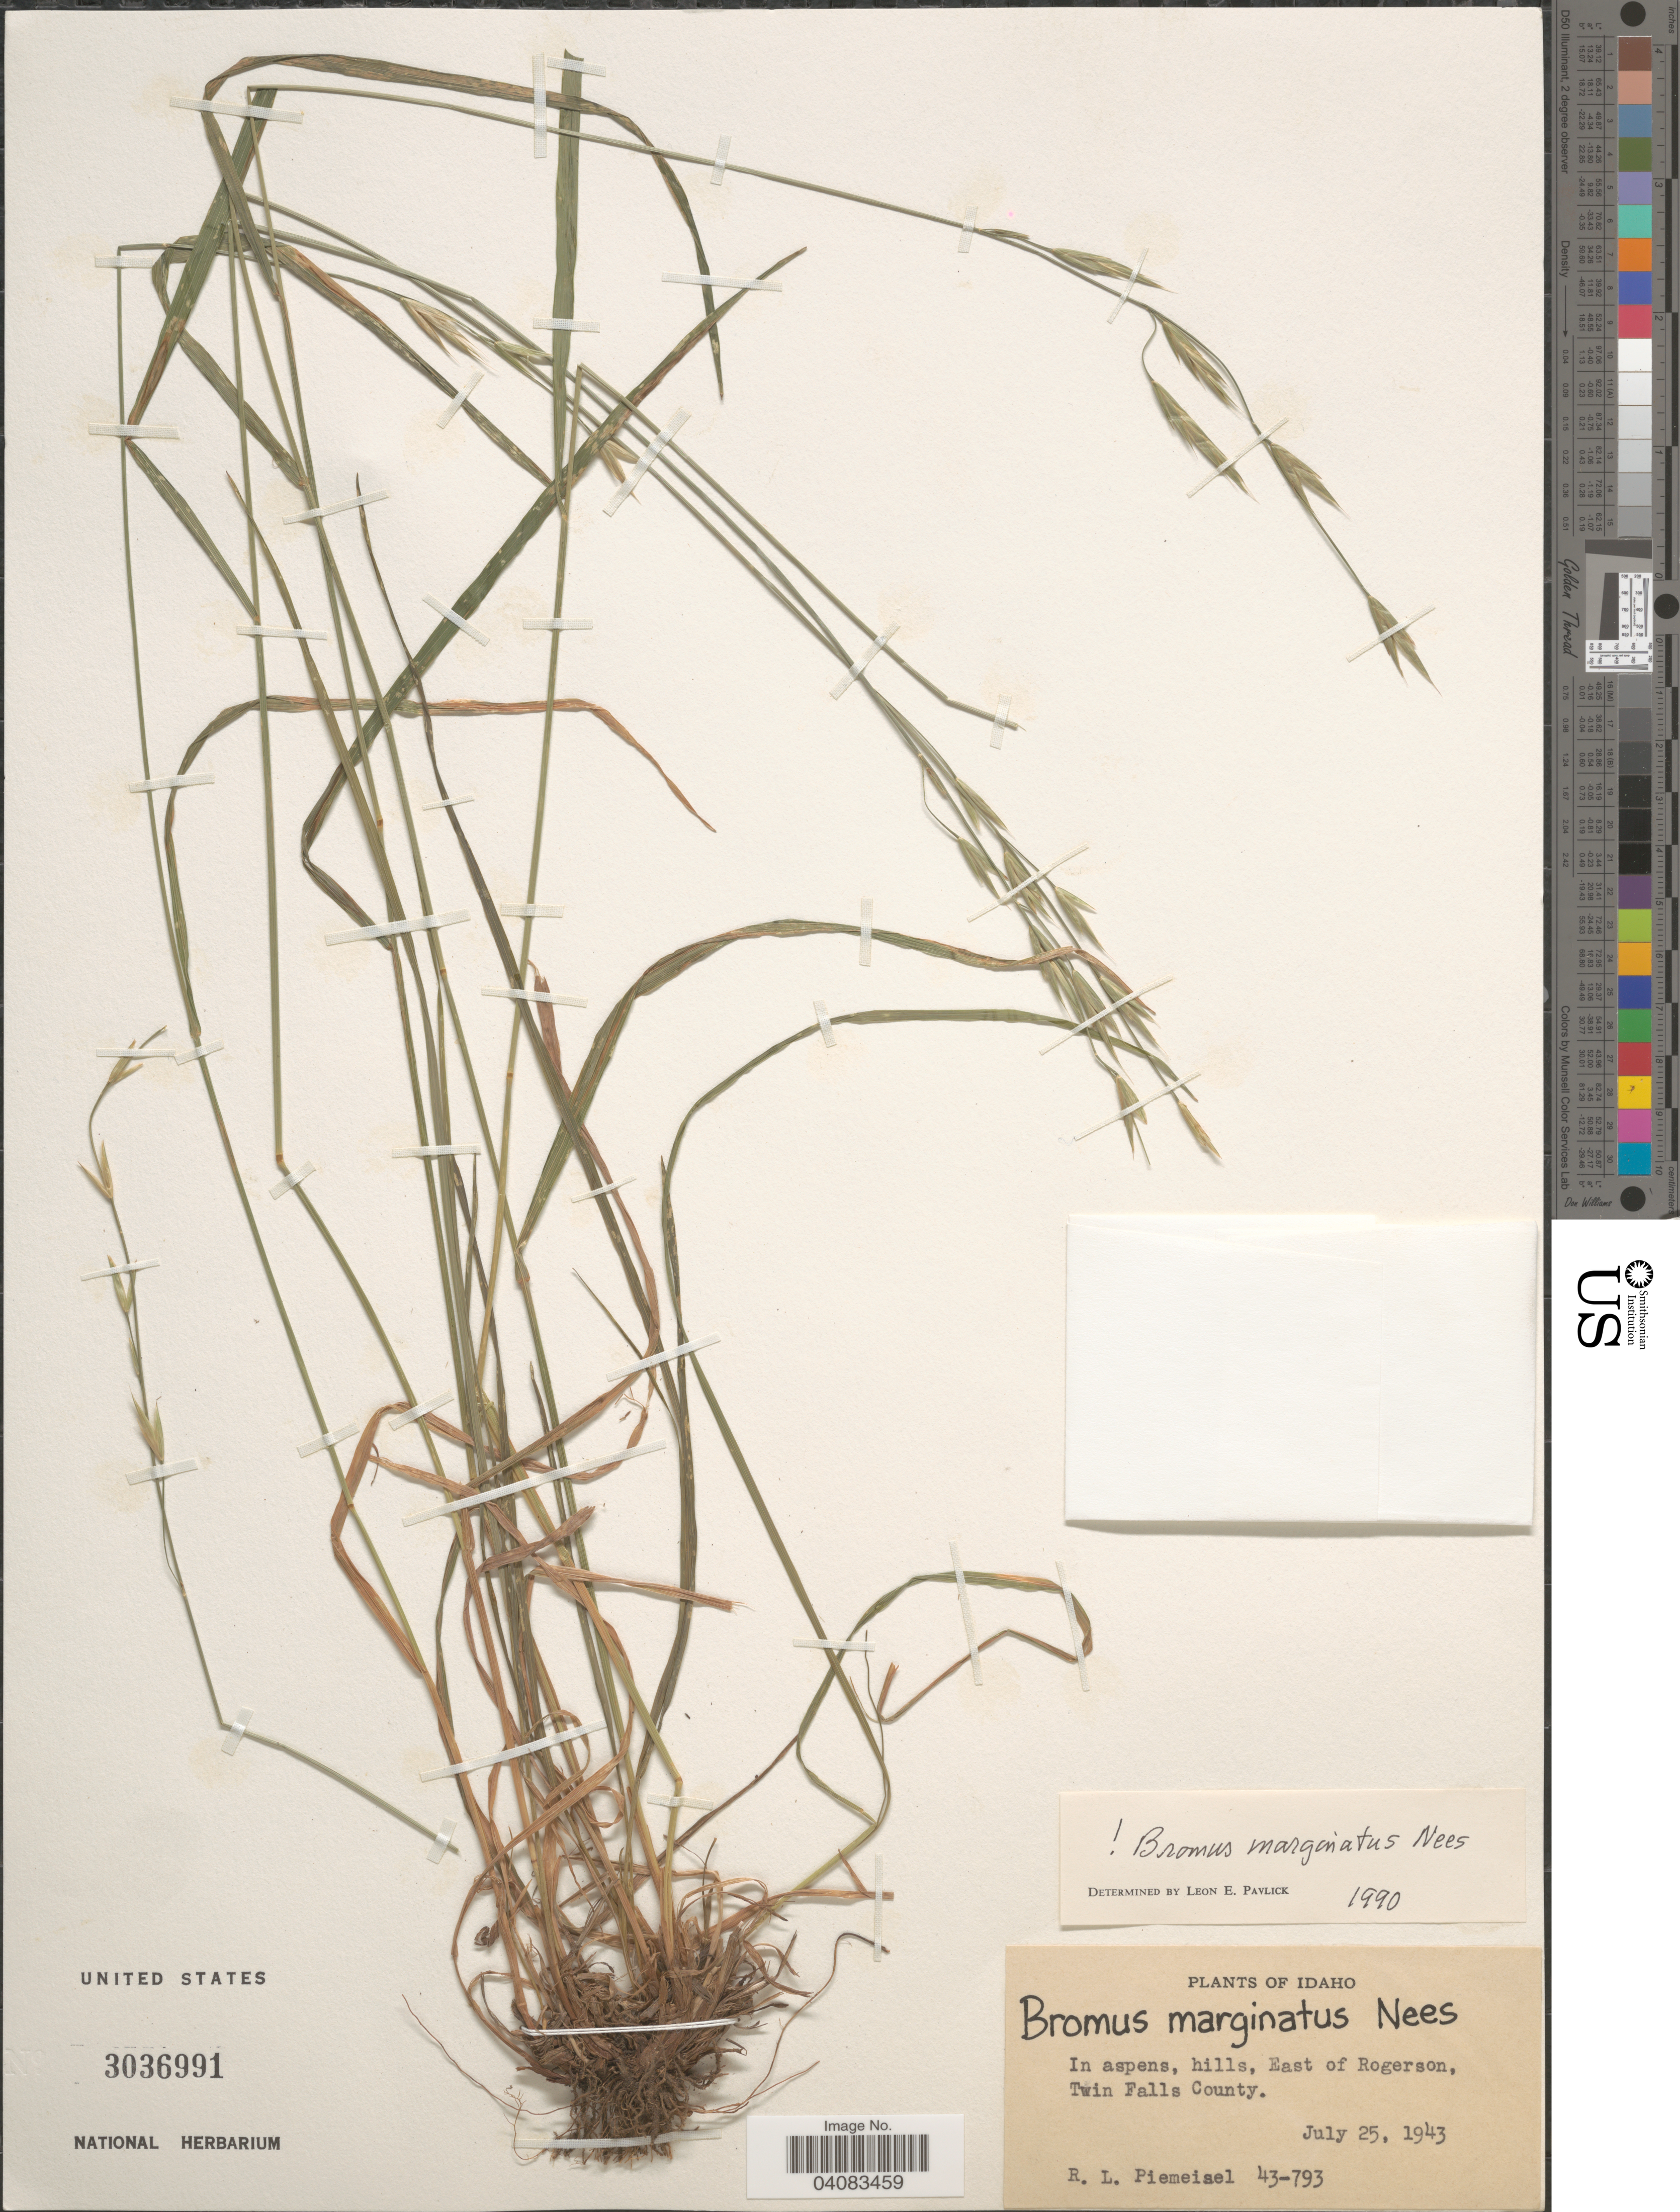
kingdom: Plantae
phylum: Tracheophyta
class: Liliopsida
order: Poales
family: Poaceae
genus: Bromus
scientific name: Bromus marginatus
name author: Nees ex Steud.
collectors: R. L. Piemeisel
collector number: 43-793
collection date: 1943-07-25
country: United States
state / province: Idaho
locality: In aspens, hills, East of Rogerson, Twin Falls County.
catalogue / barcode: US 3036991